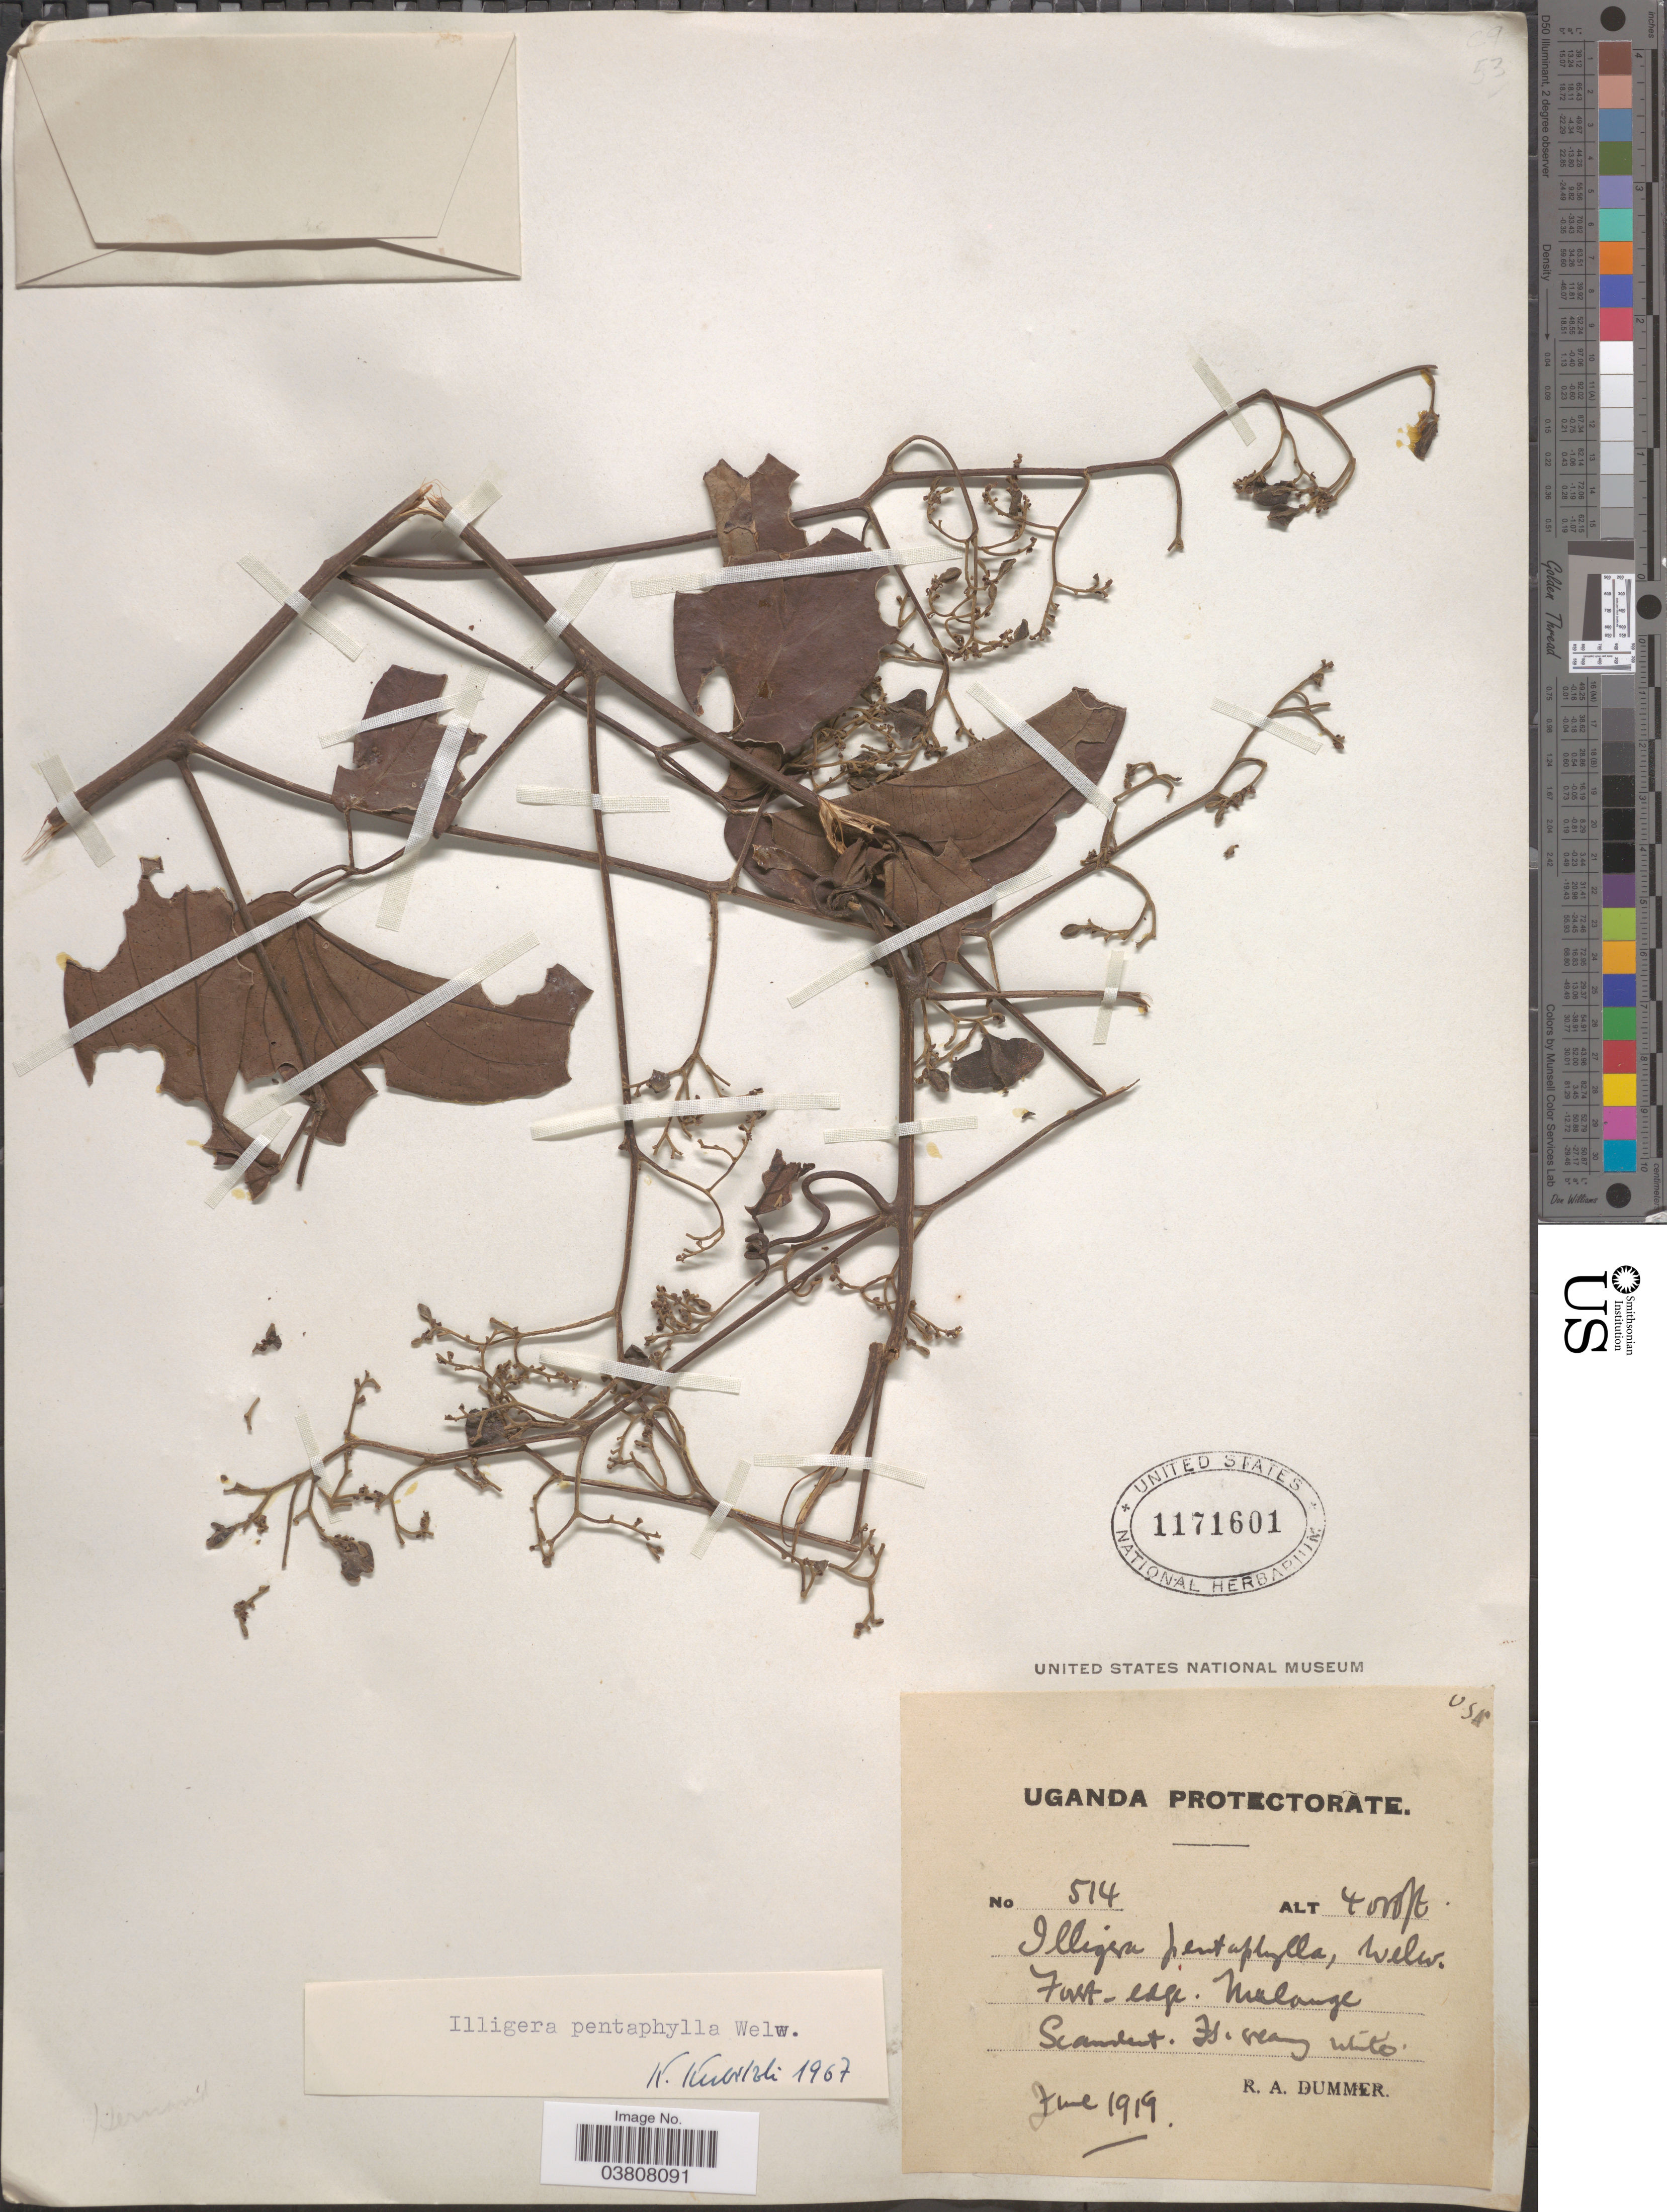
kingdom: Plantae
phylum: Tracheophyta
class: Magnoliopsida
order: Laurales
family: Hernandiaceae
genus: Illigera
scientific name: Illigera pentaphylla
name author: Welw.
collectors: R. Dümmer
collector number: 514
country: Uganda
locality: Uganda Protectorate. Forest-edge Mulange.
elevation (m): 1219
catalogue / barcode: US 1171601